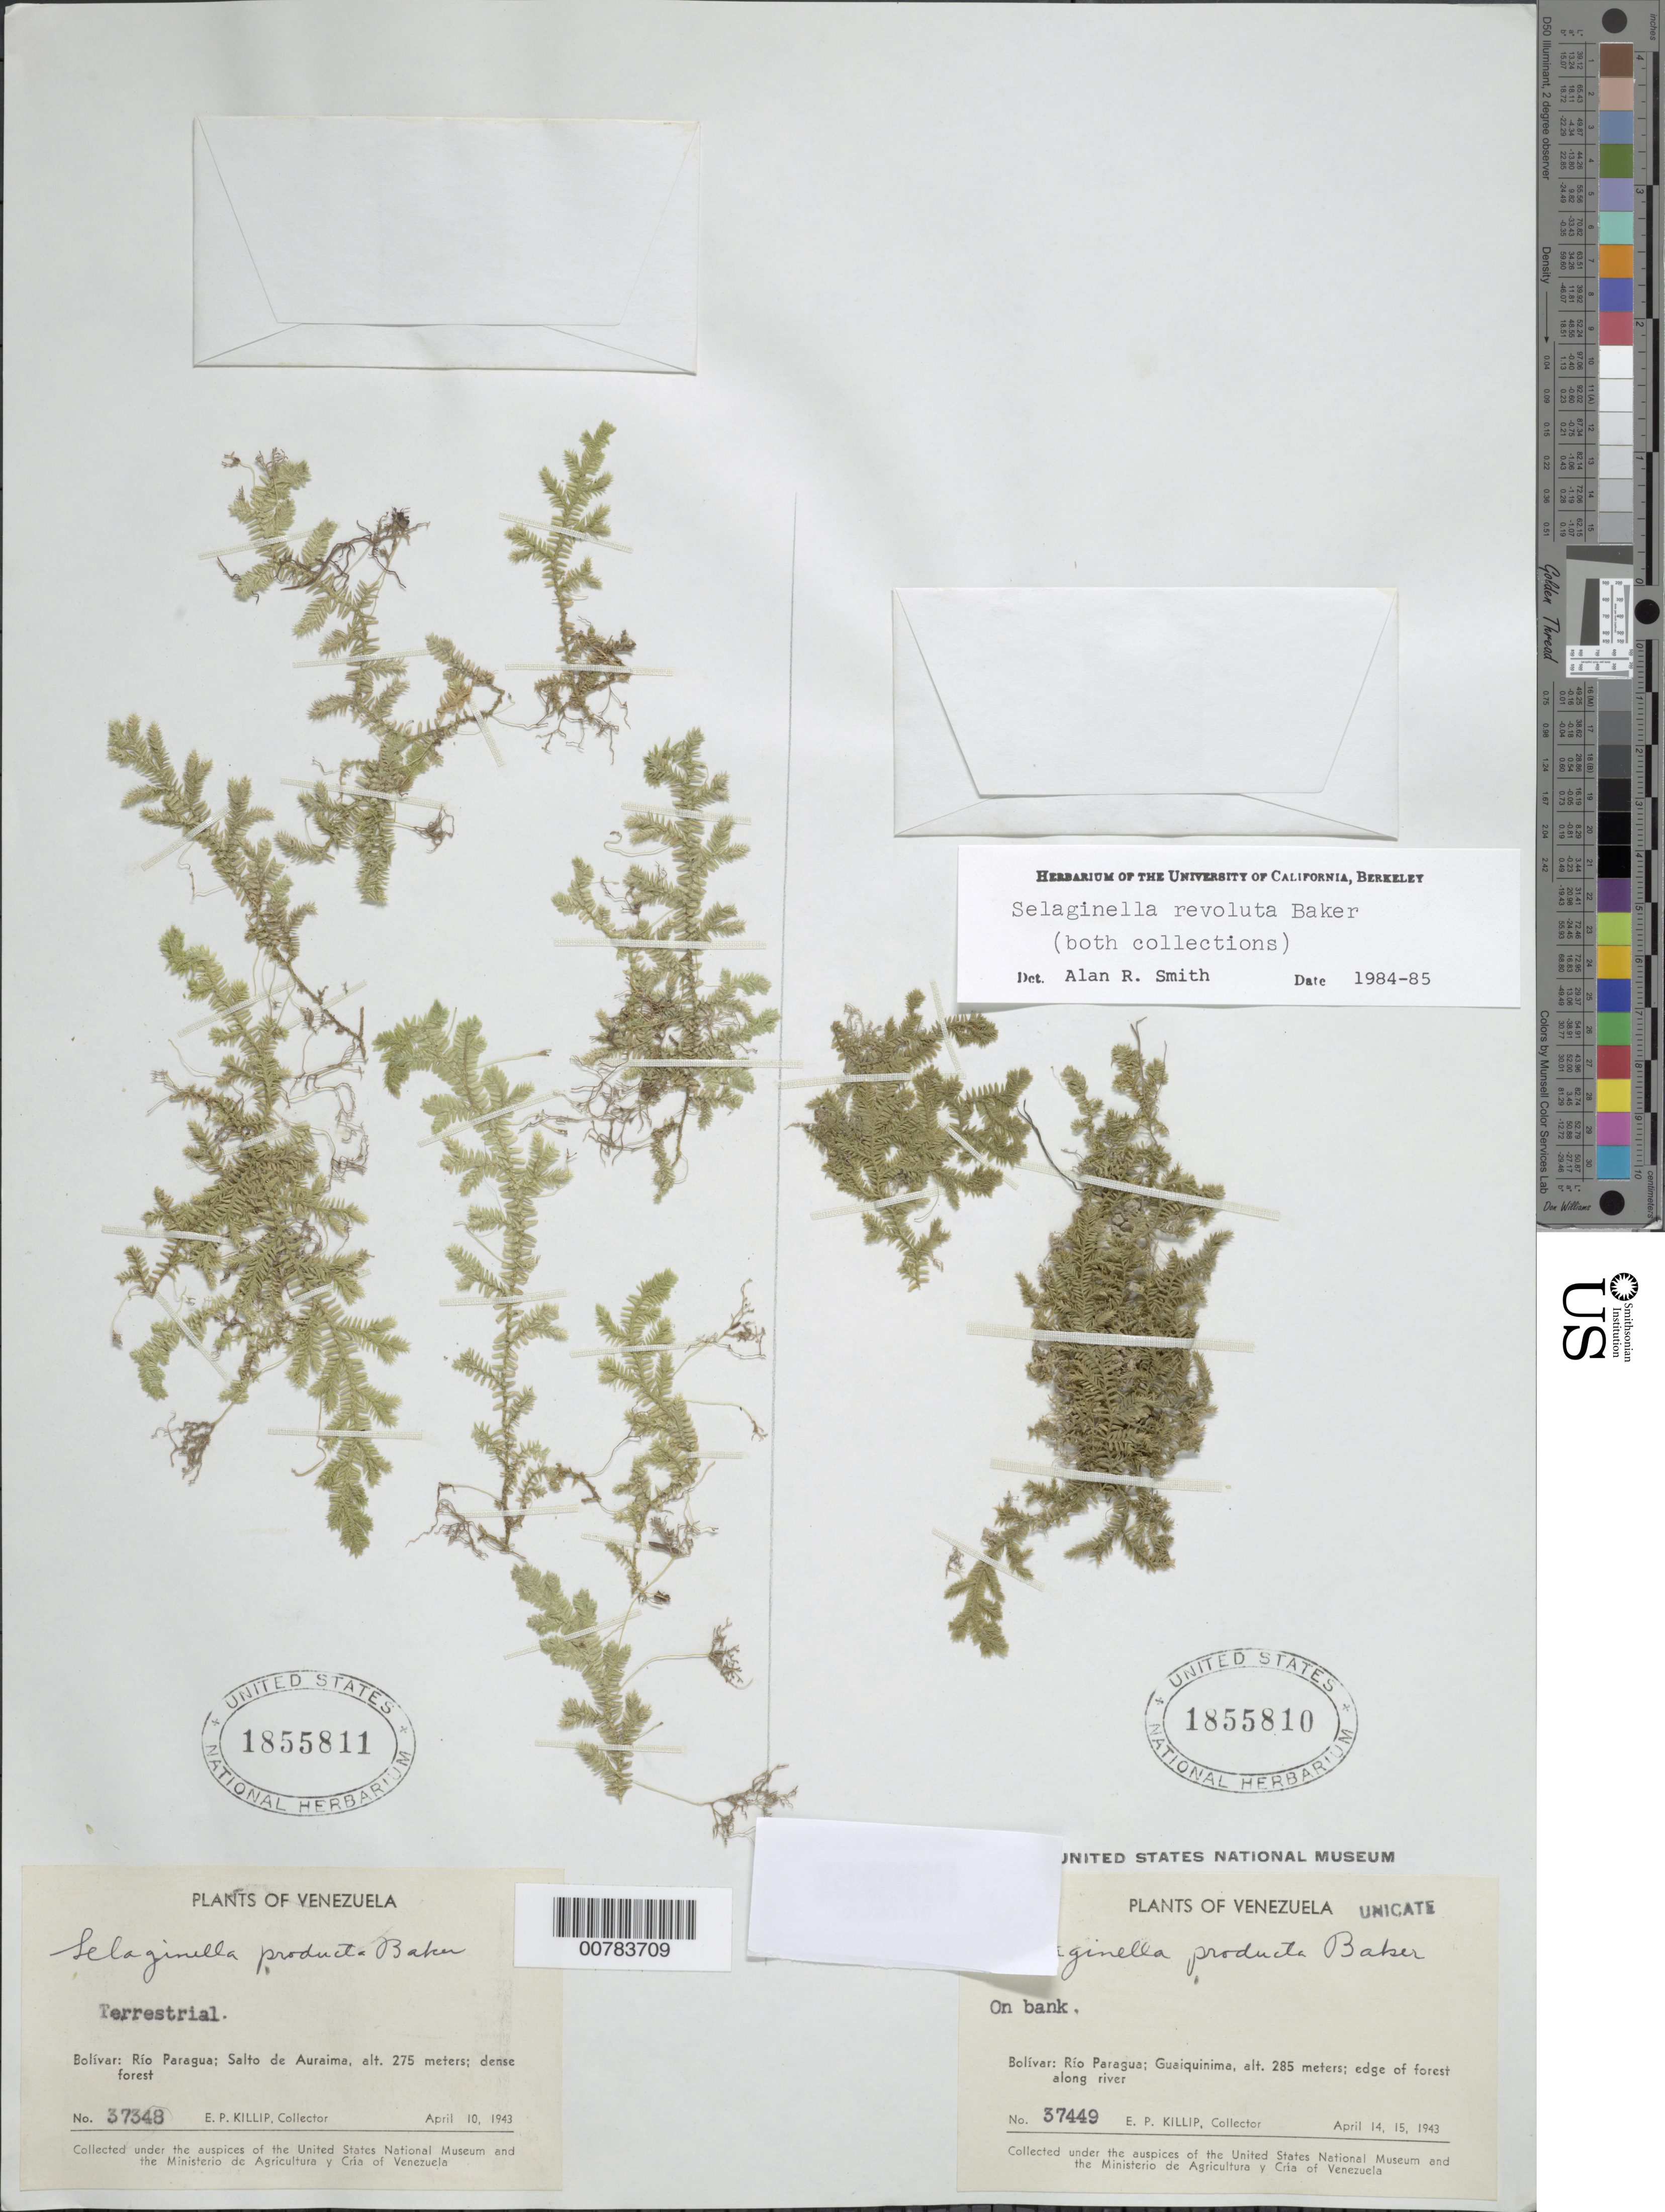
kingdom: Plantae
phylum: Tracheophyta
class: Lycopodiopsida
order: Selaginellales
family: Selaginellaceae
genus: Selaginella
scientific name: Selaginella revoluta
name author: Baker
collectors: E. P. Killip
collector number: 37348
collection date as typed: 10-Apr-43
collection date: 1943-04-10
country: Venezuela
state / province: Bolívar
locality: Salto de Auraima, Río Paragua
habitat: Dense forest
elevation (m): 275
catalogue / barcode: US 1855811